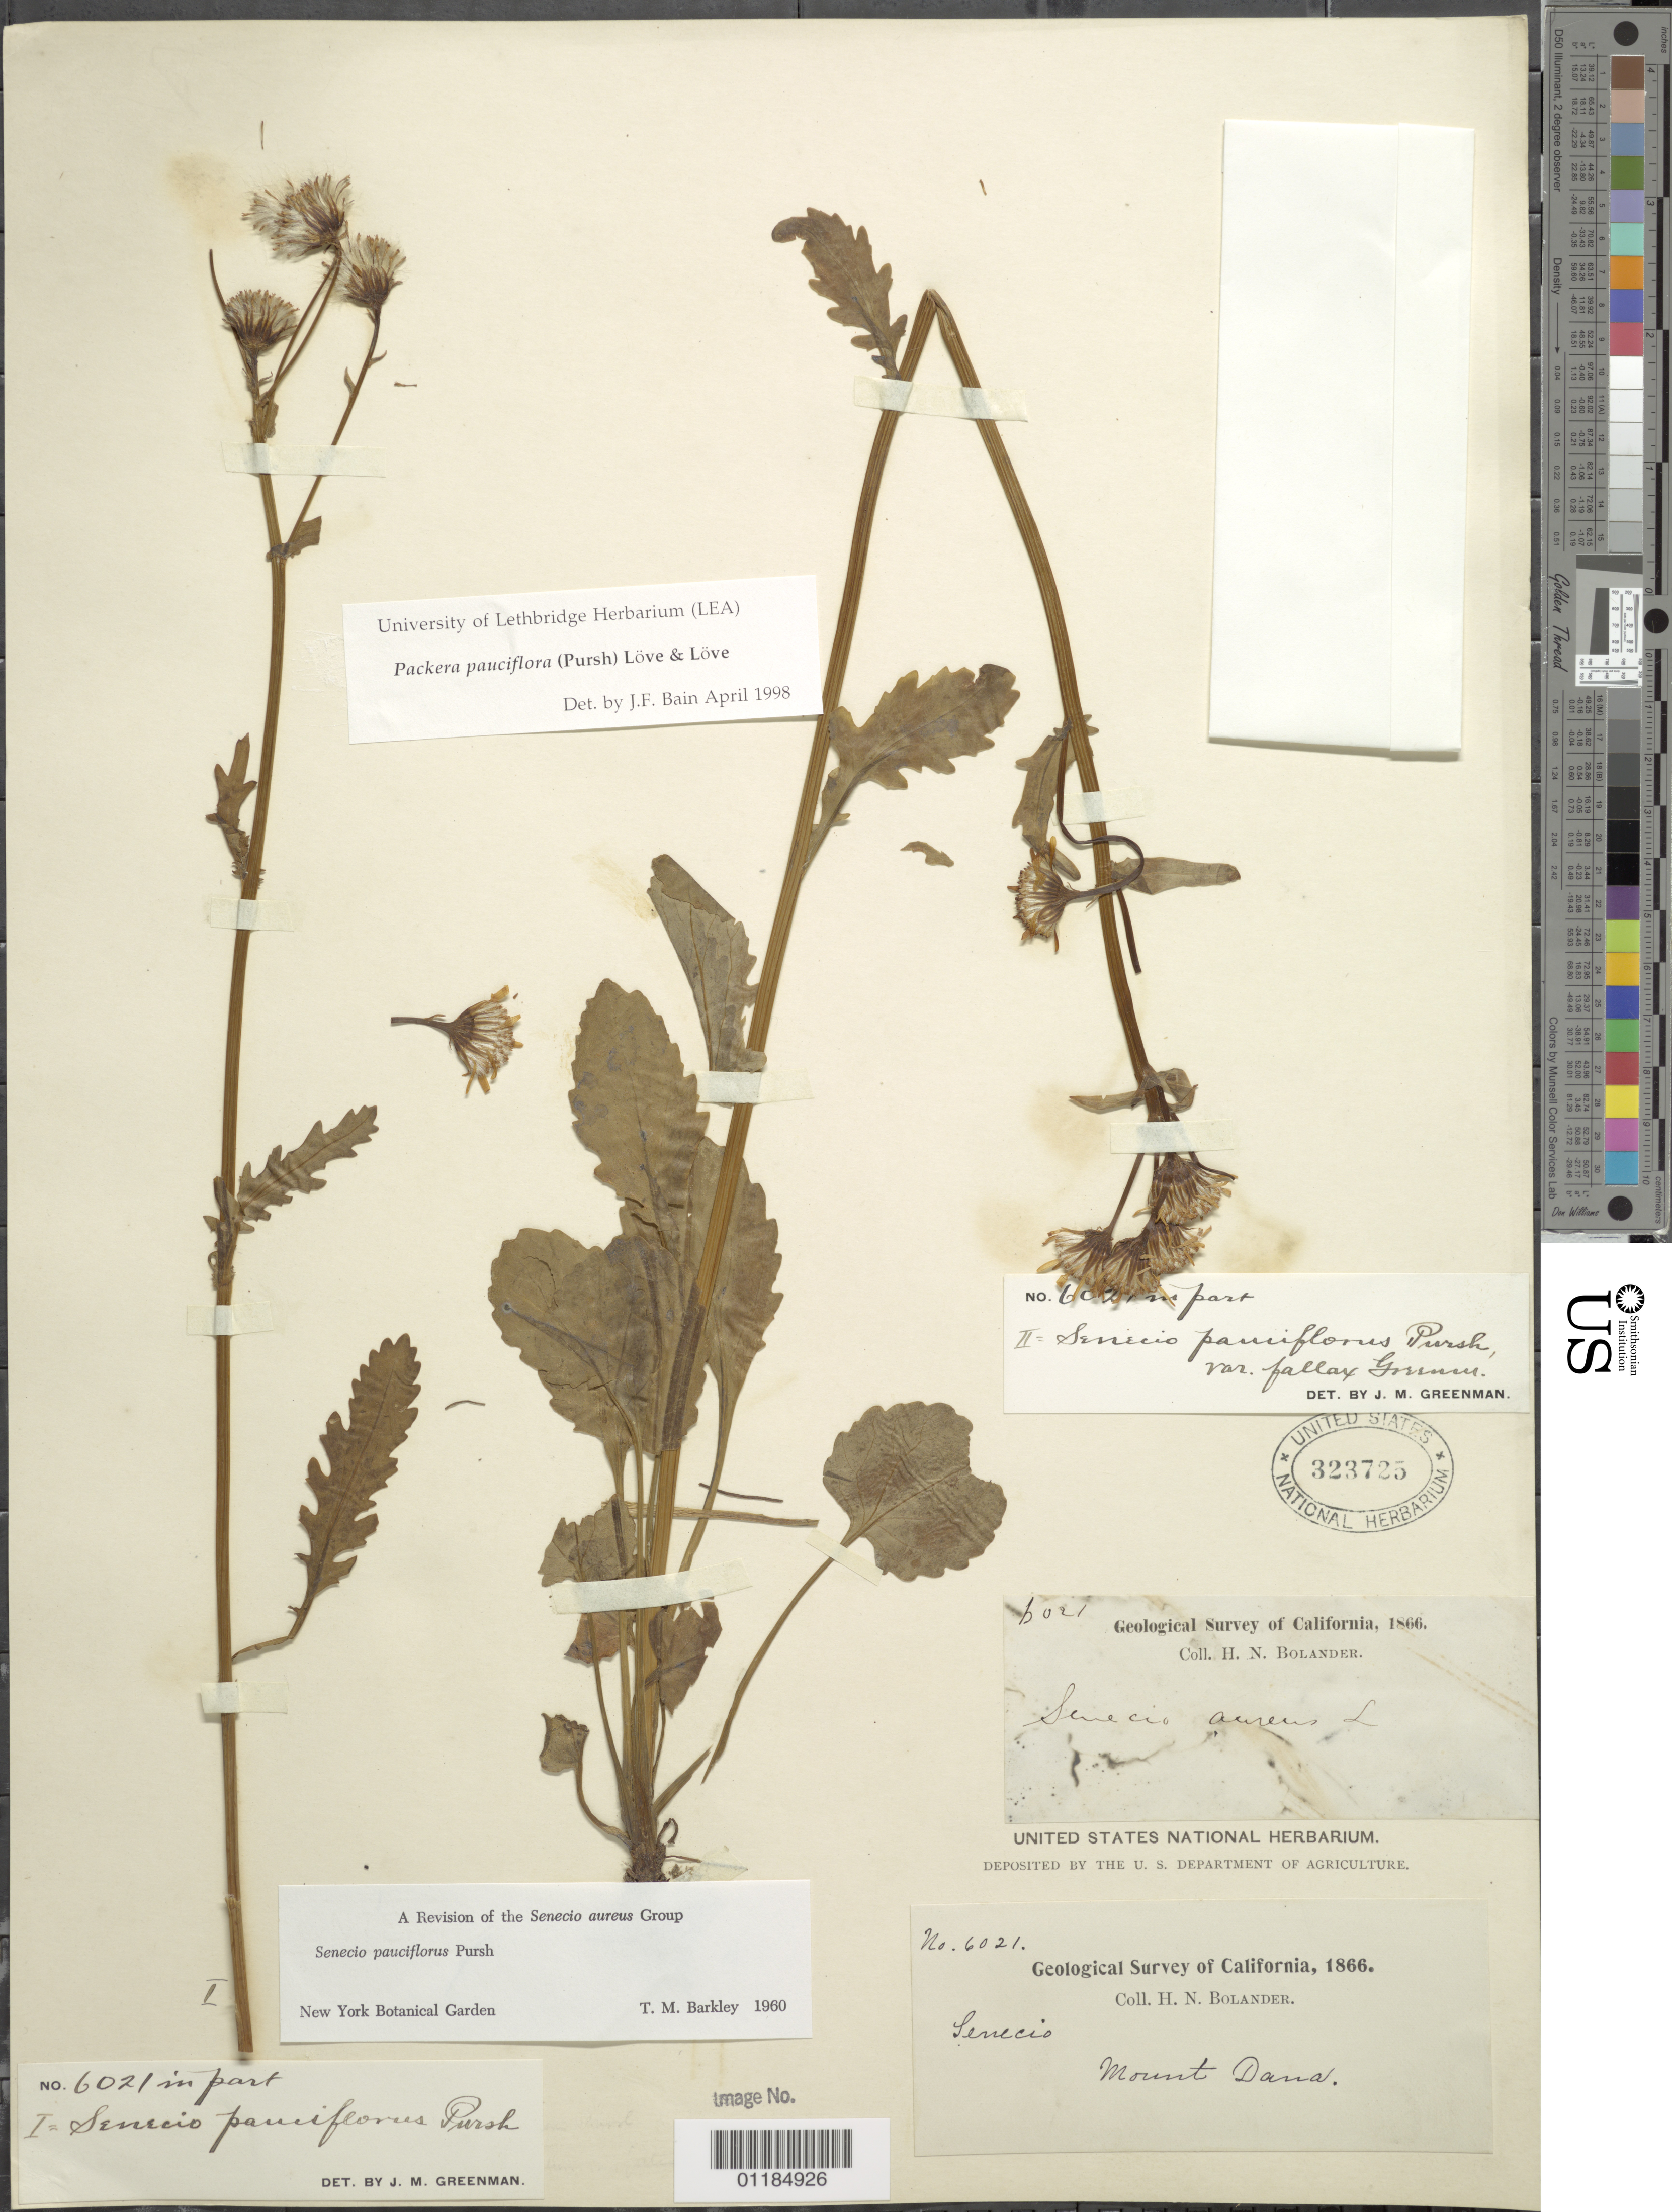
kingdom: Plantae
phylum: Tracheophyta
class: Magnoliopsida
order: Asterales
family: Asteraceae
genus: Packera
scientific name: Packera pauciflora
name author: (Pursh) W.A. Weber & Á. Löve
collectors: H. Bolander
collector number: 6021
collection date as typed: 1866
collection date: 1866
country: United States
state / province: California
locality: Mount Dana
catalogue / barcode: US 323725